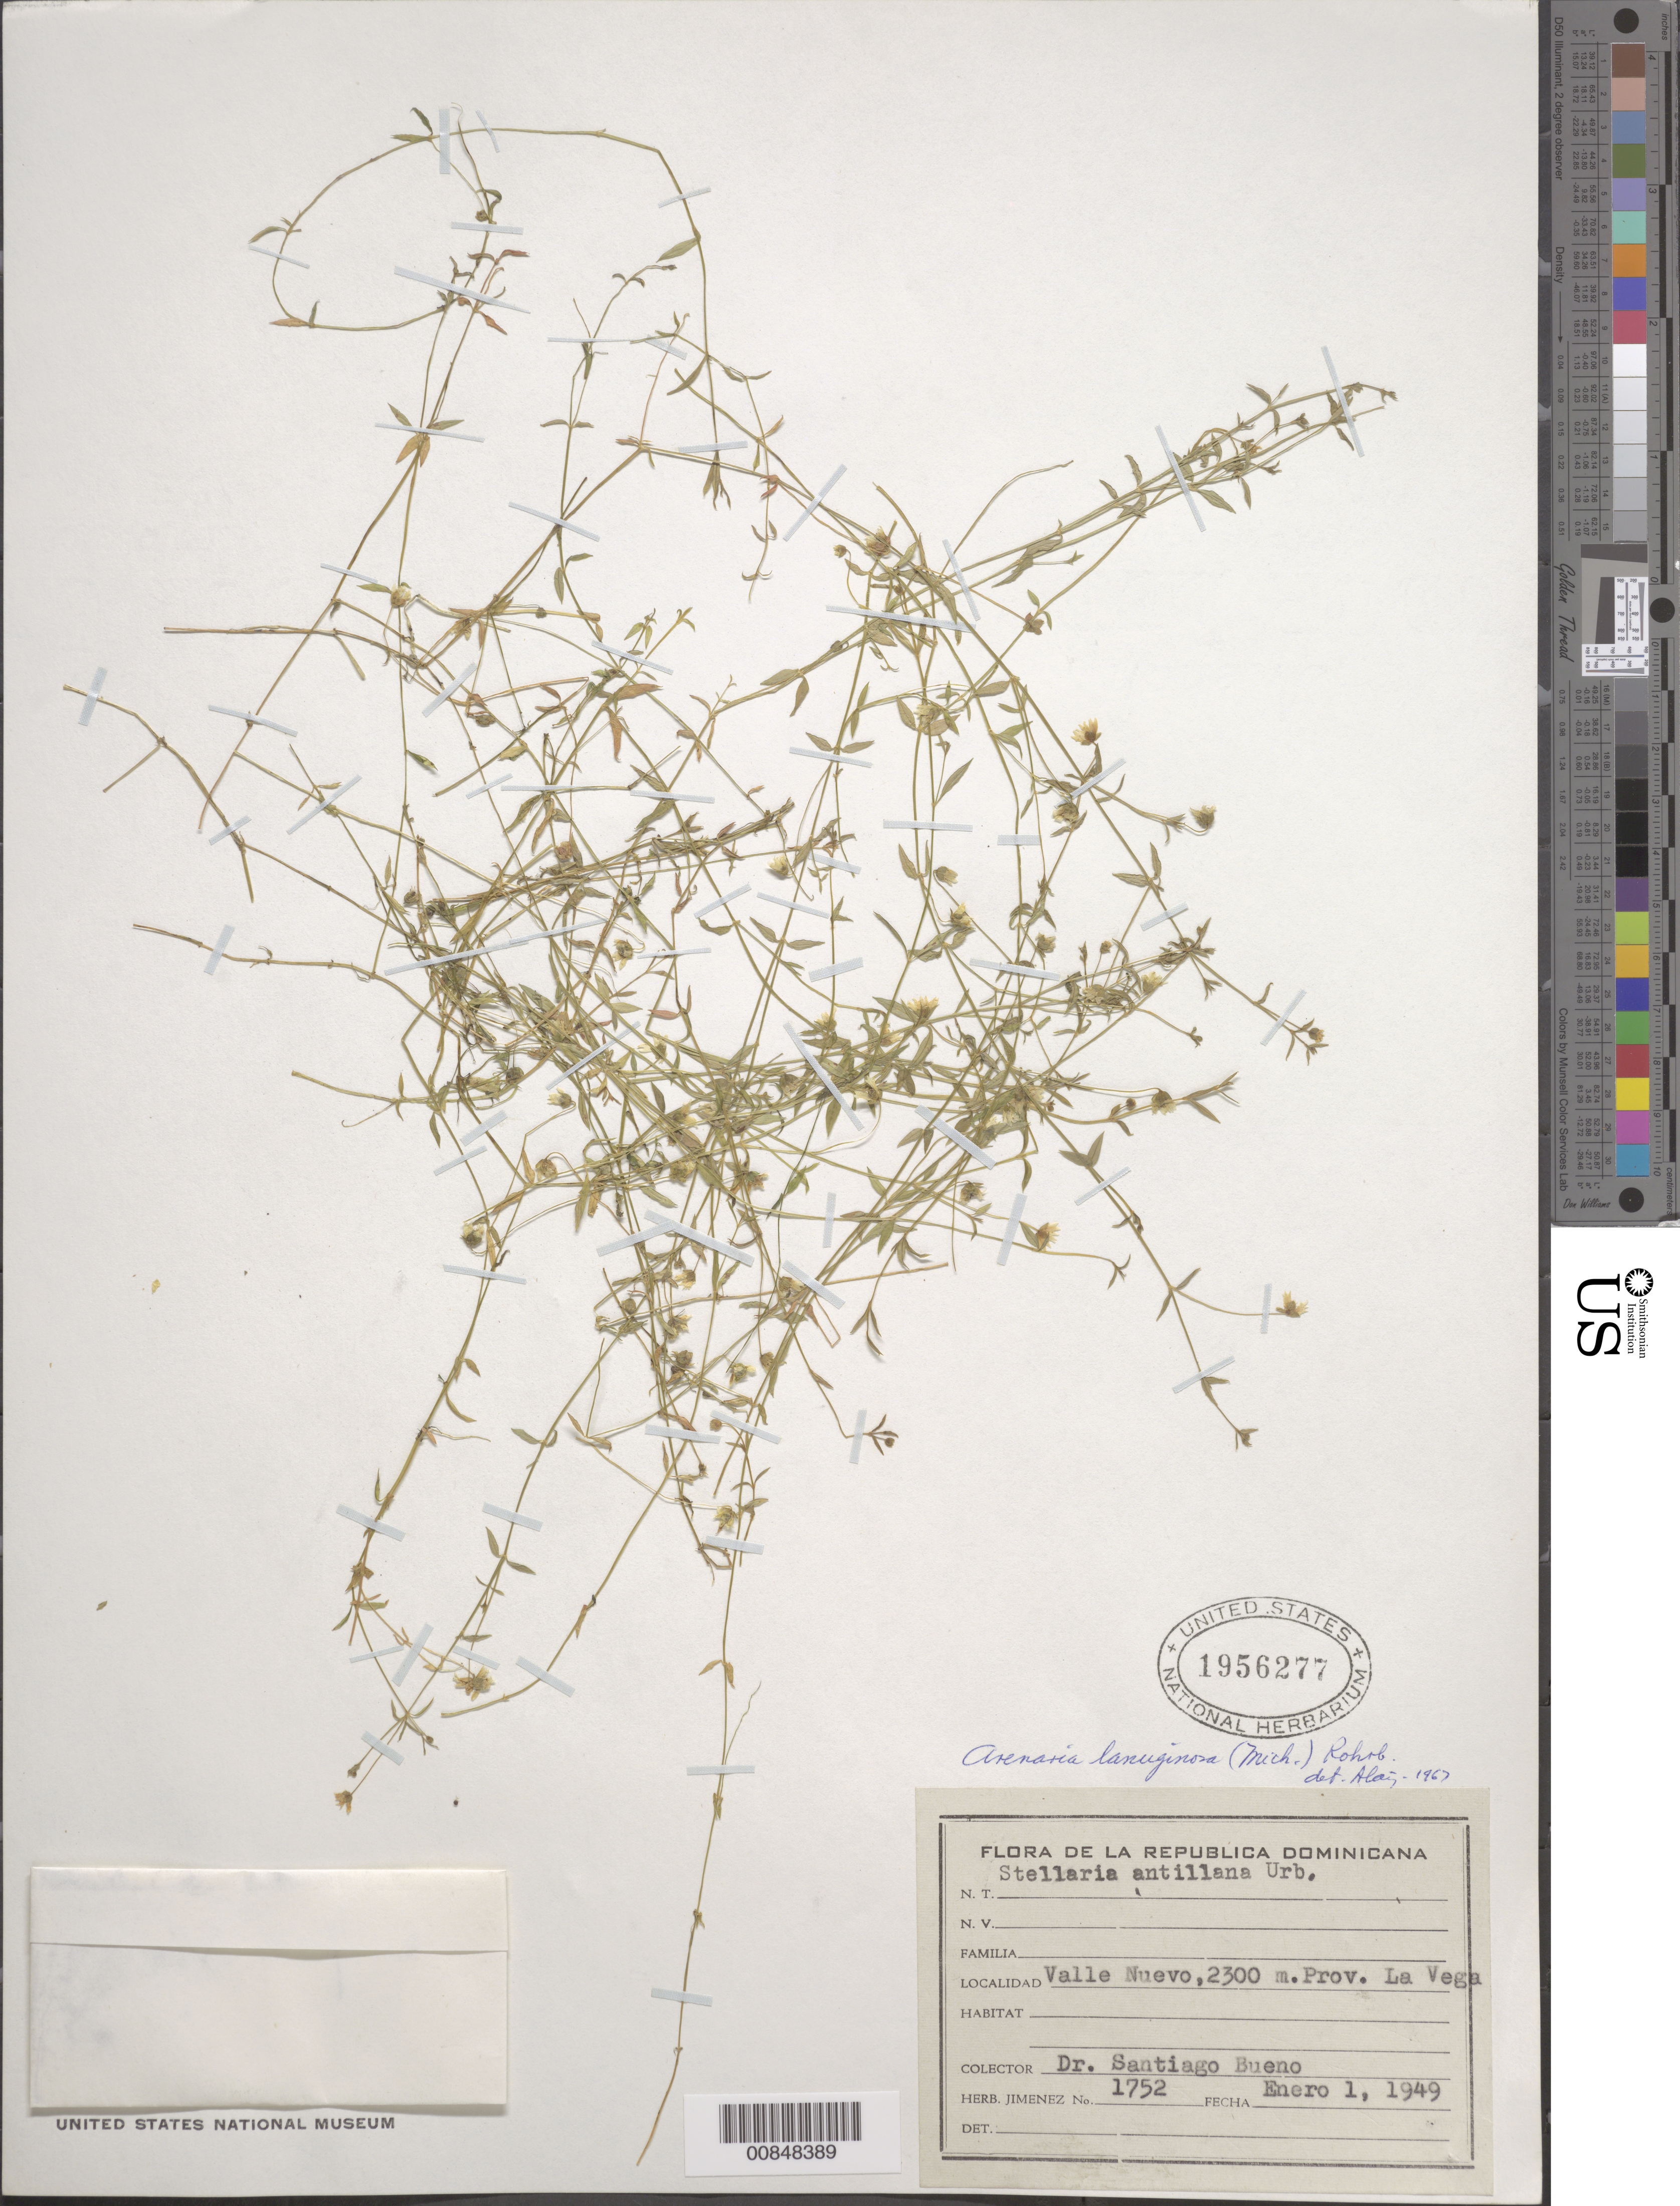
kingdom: Plantae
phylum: Tracheophyta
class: Magnoliopsida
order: Caryophyllales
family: Caryophyllaceae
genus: Arenaria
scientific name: Arenaria lanuginosa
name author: (Michx.) Rohrb.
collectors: S. Bueno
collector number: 1752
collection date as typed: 01 Jan 1949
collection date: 1949-01-01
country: Dominican Republic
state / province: La Vega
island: Hispaniola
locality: Valle Nuevo.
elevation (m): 2300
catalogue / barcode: US 1956277